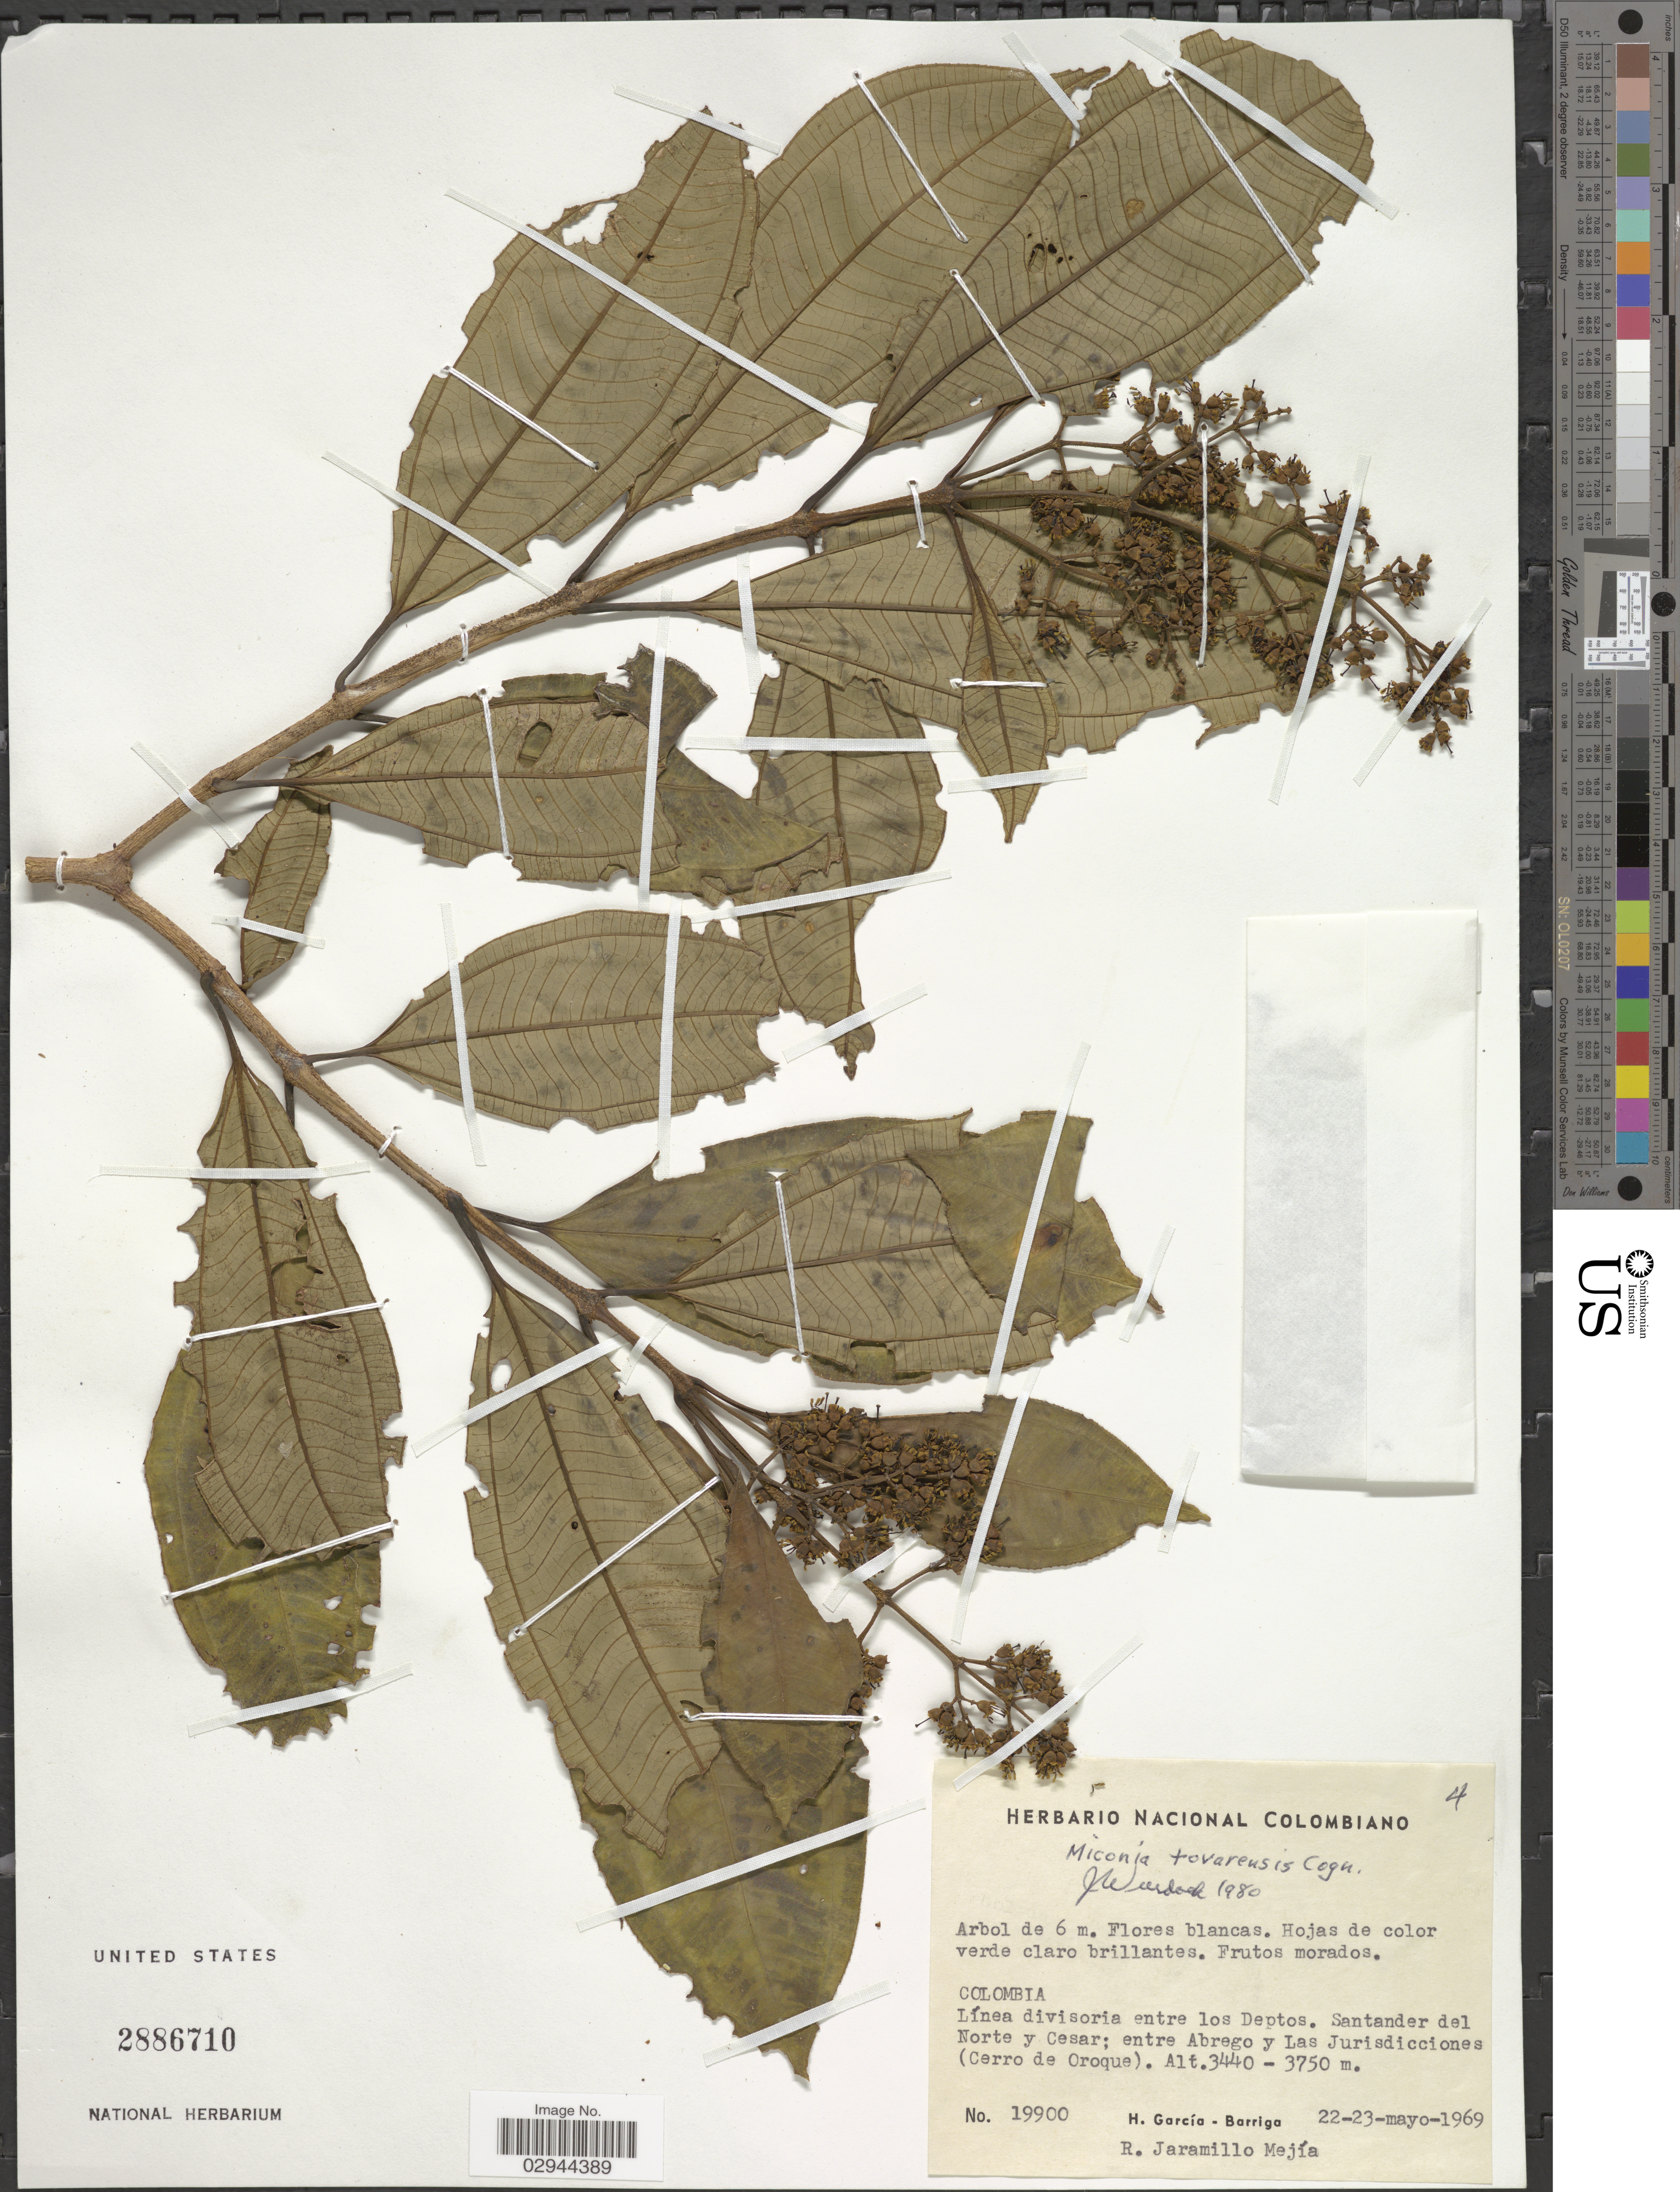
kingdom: Plantae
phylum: Tracheophyta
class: Magnoliopsida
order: Myrtales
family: Melastomataceae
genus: Miconia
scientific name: Miconia tovarensis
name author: Cogn.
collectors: H. García Barriga & R. Jaramillo M.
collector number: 19900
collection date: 1969-05-22/1969-05-23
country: Colombia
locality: Línea divisoria entre los Deptos. Santander del Norte y Cesar; entre Abrego y Las Jurisdicciones (Cerro de Oroque).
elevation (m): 3440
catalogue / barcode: US 2886710